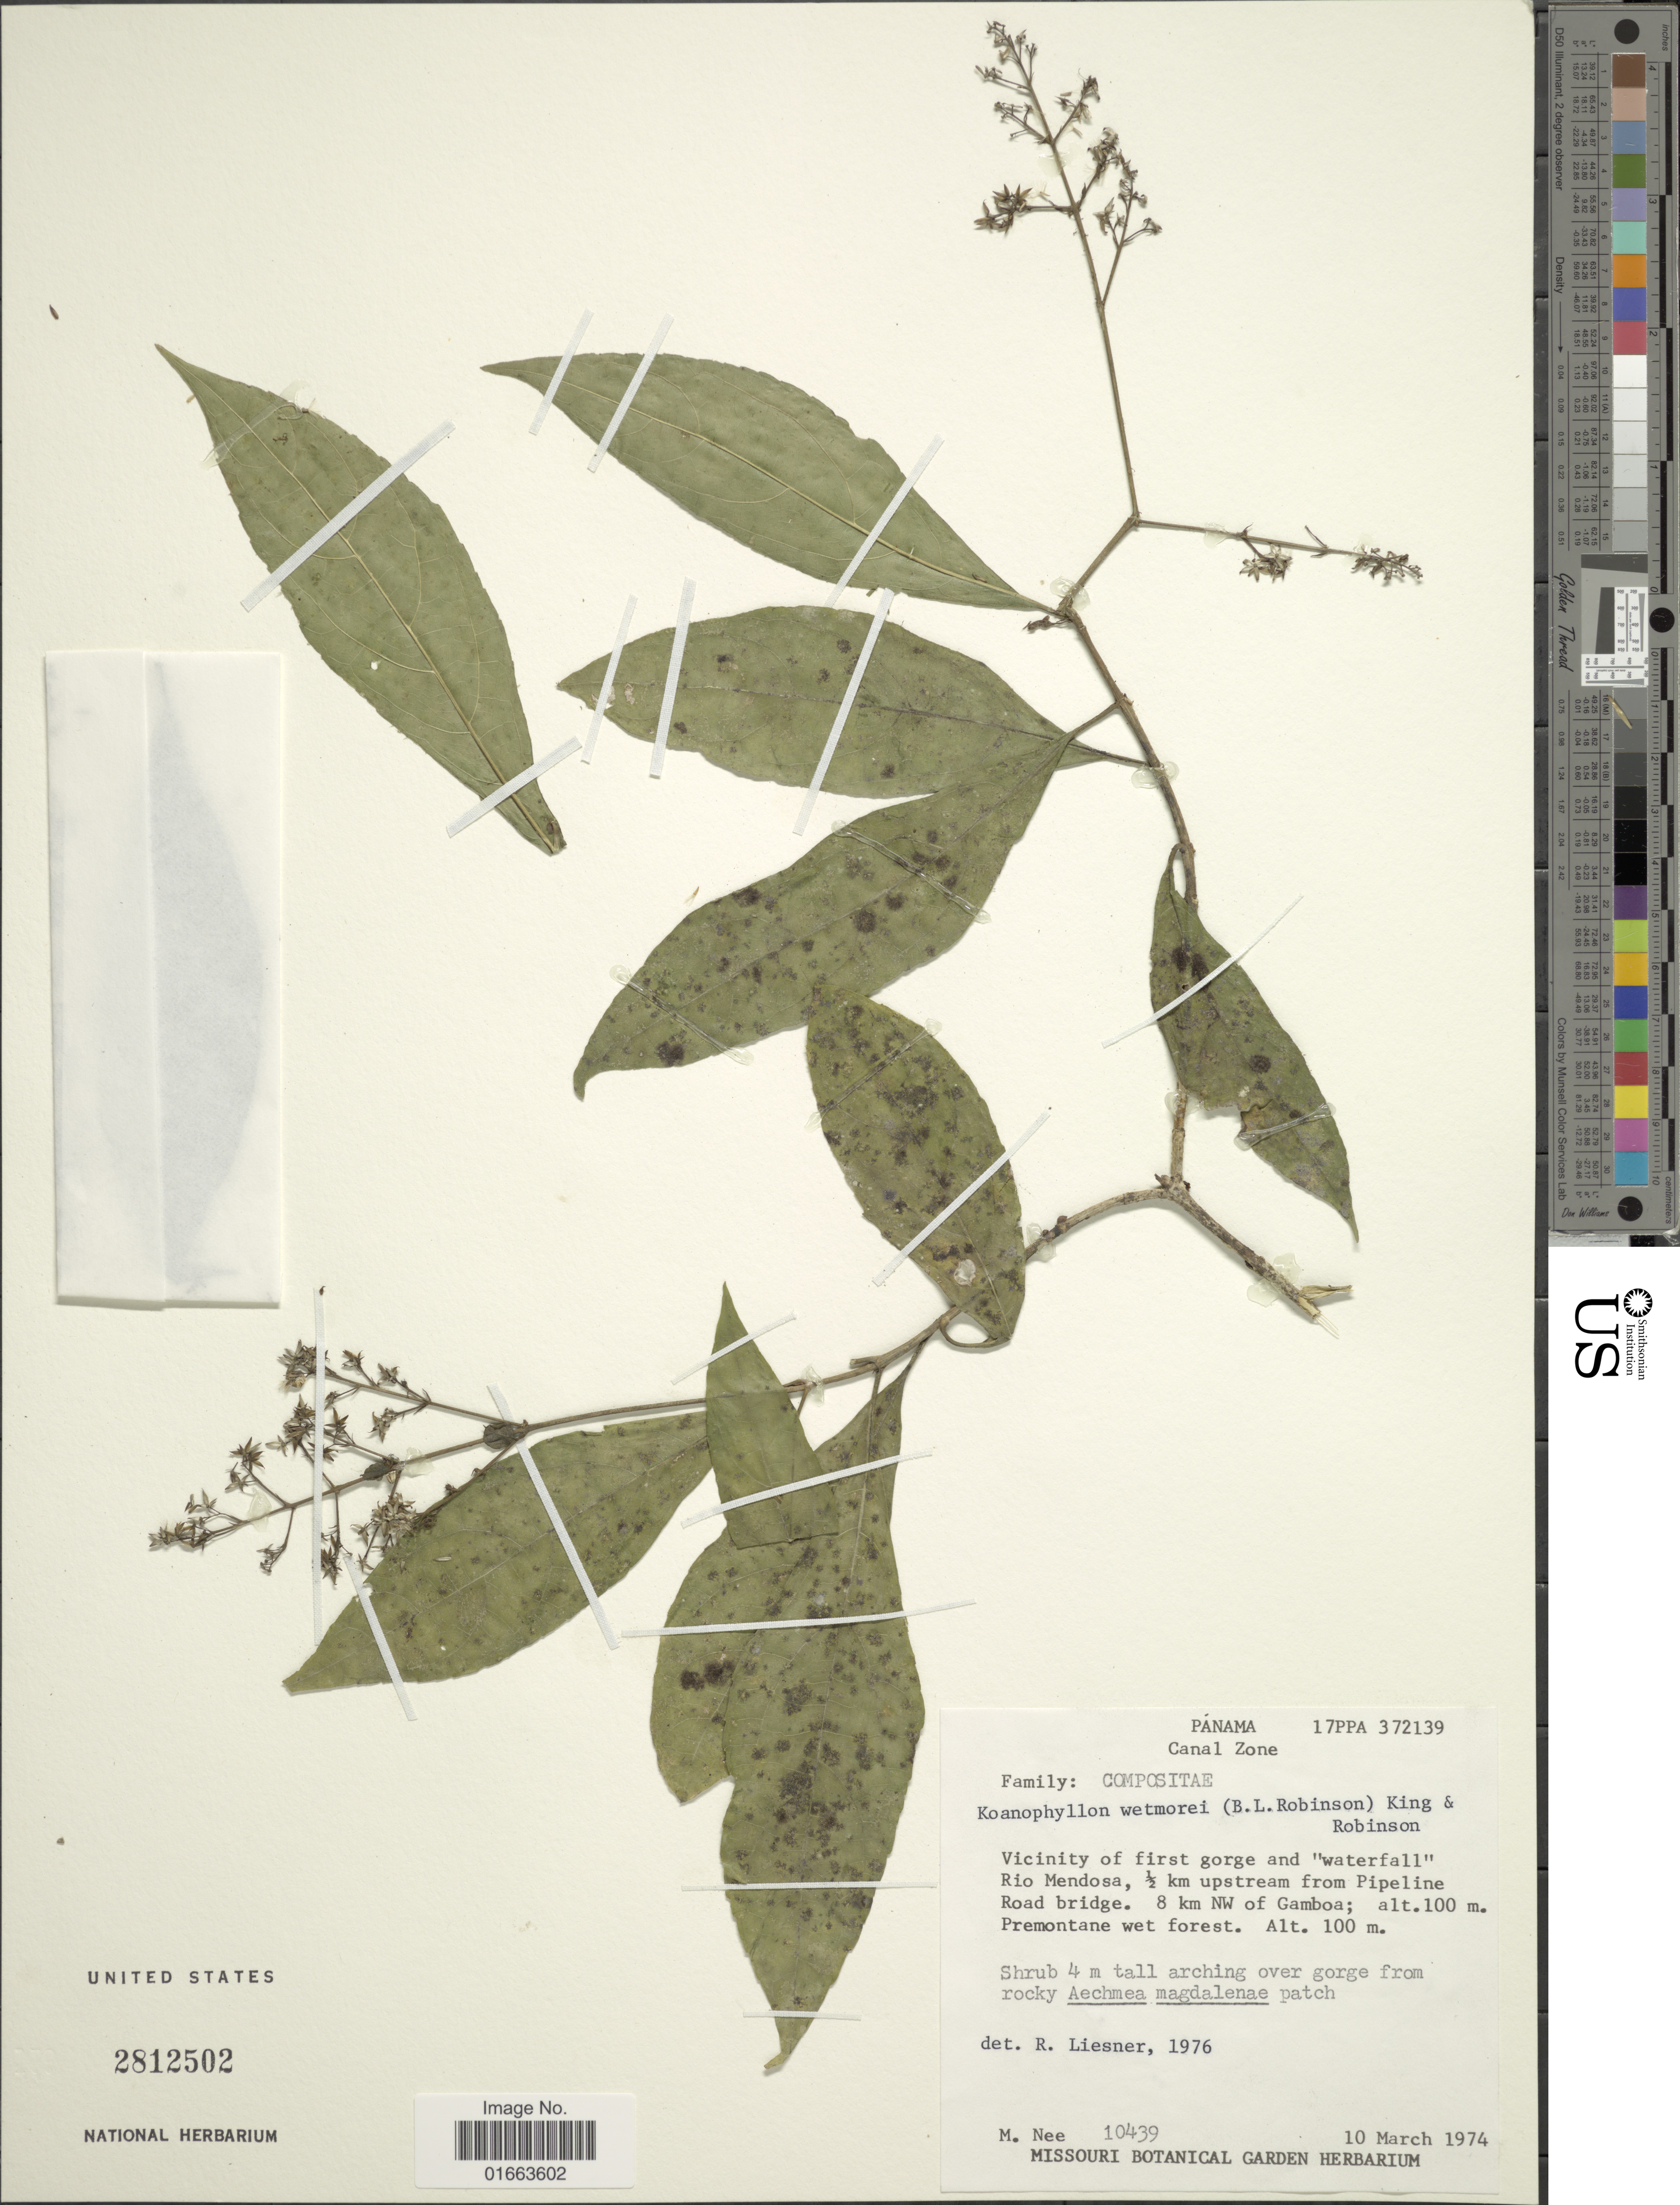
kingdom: Plantae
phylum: Tracheophyta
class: Magnoliopsida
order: Asterales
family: Asteraceae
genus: Koanophyllon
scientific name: Koanophyllon wetmorei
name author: (B.L. Rob.) R.M. King & H. Rob.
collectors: M. Nee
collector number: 10439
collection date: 1974-03-10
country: Panama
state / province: Colón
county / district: Canal Zone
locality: Vicinity of first gorge and "waterfall"Rio Mendosa, ½ km upstream from Pipeline Road bridge, 8 km NW of Gamboa, Premontane forest, shrub 4 m tall arching over gorge from rocky Aechmea magdalenae patch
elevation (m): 100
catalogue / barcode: US 2812502